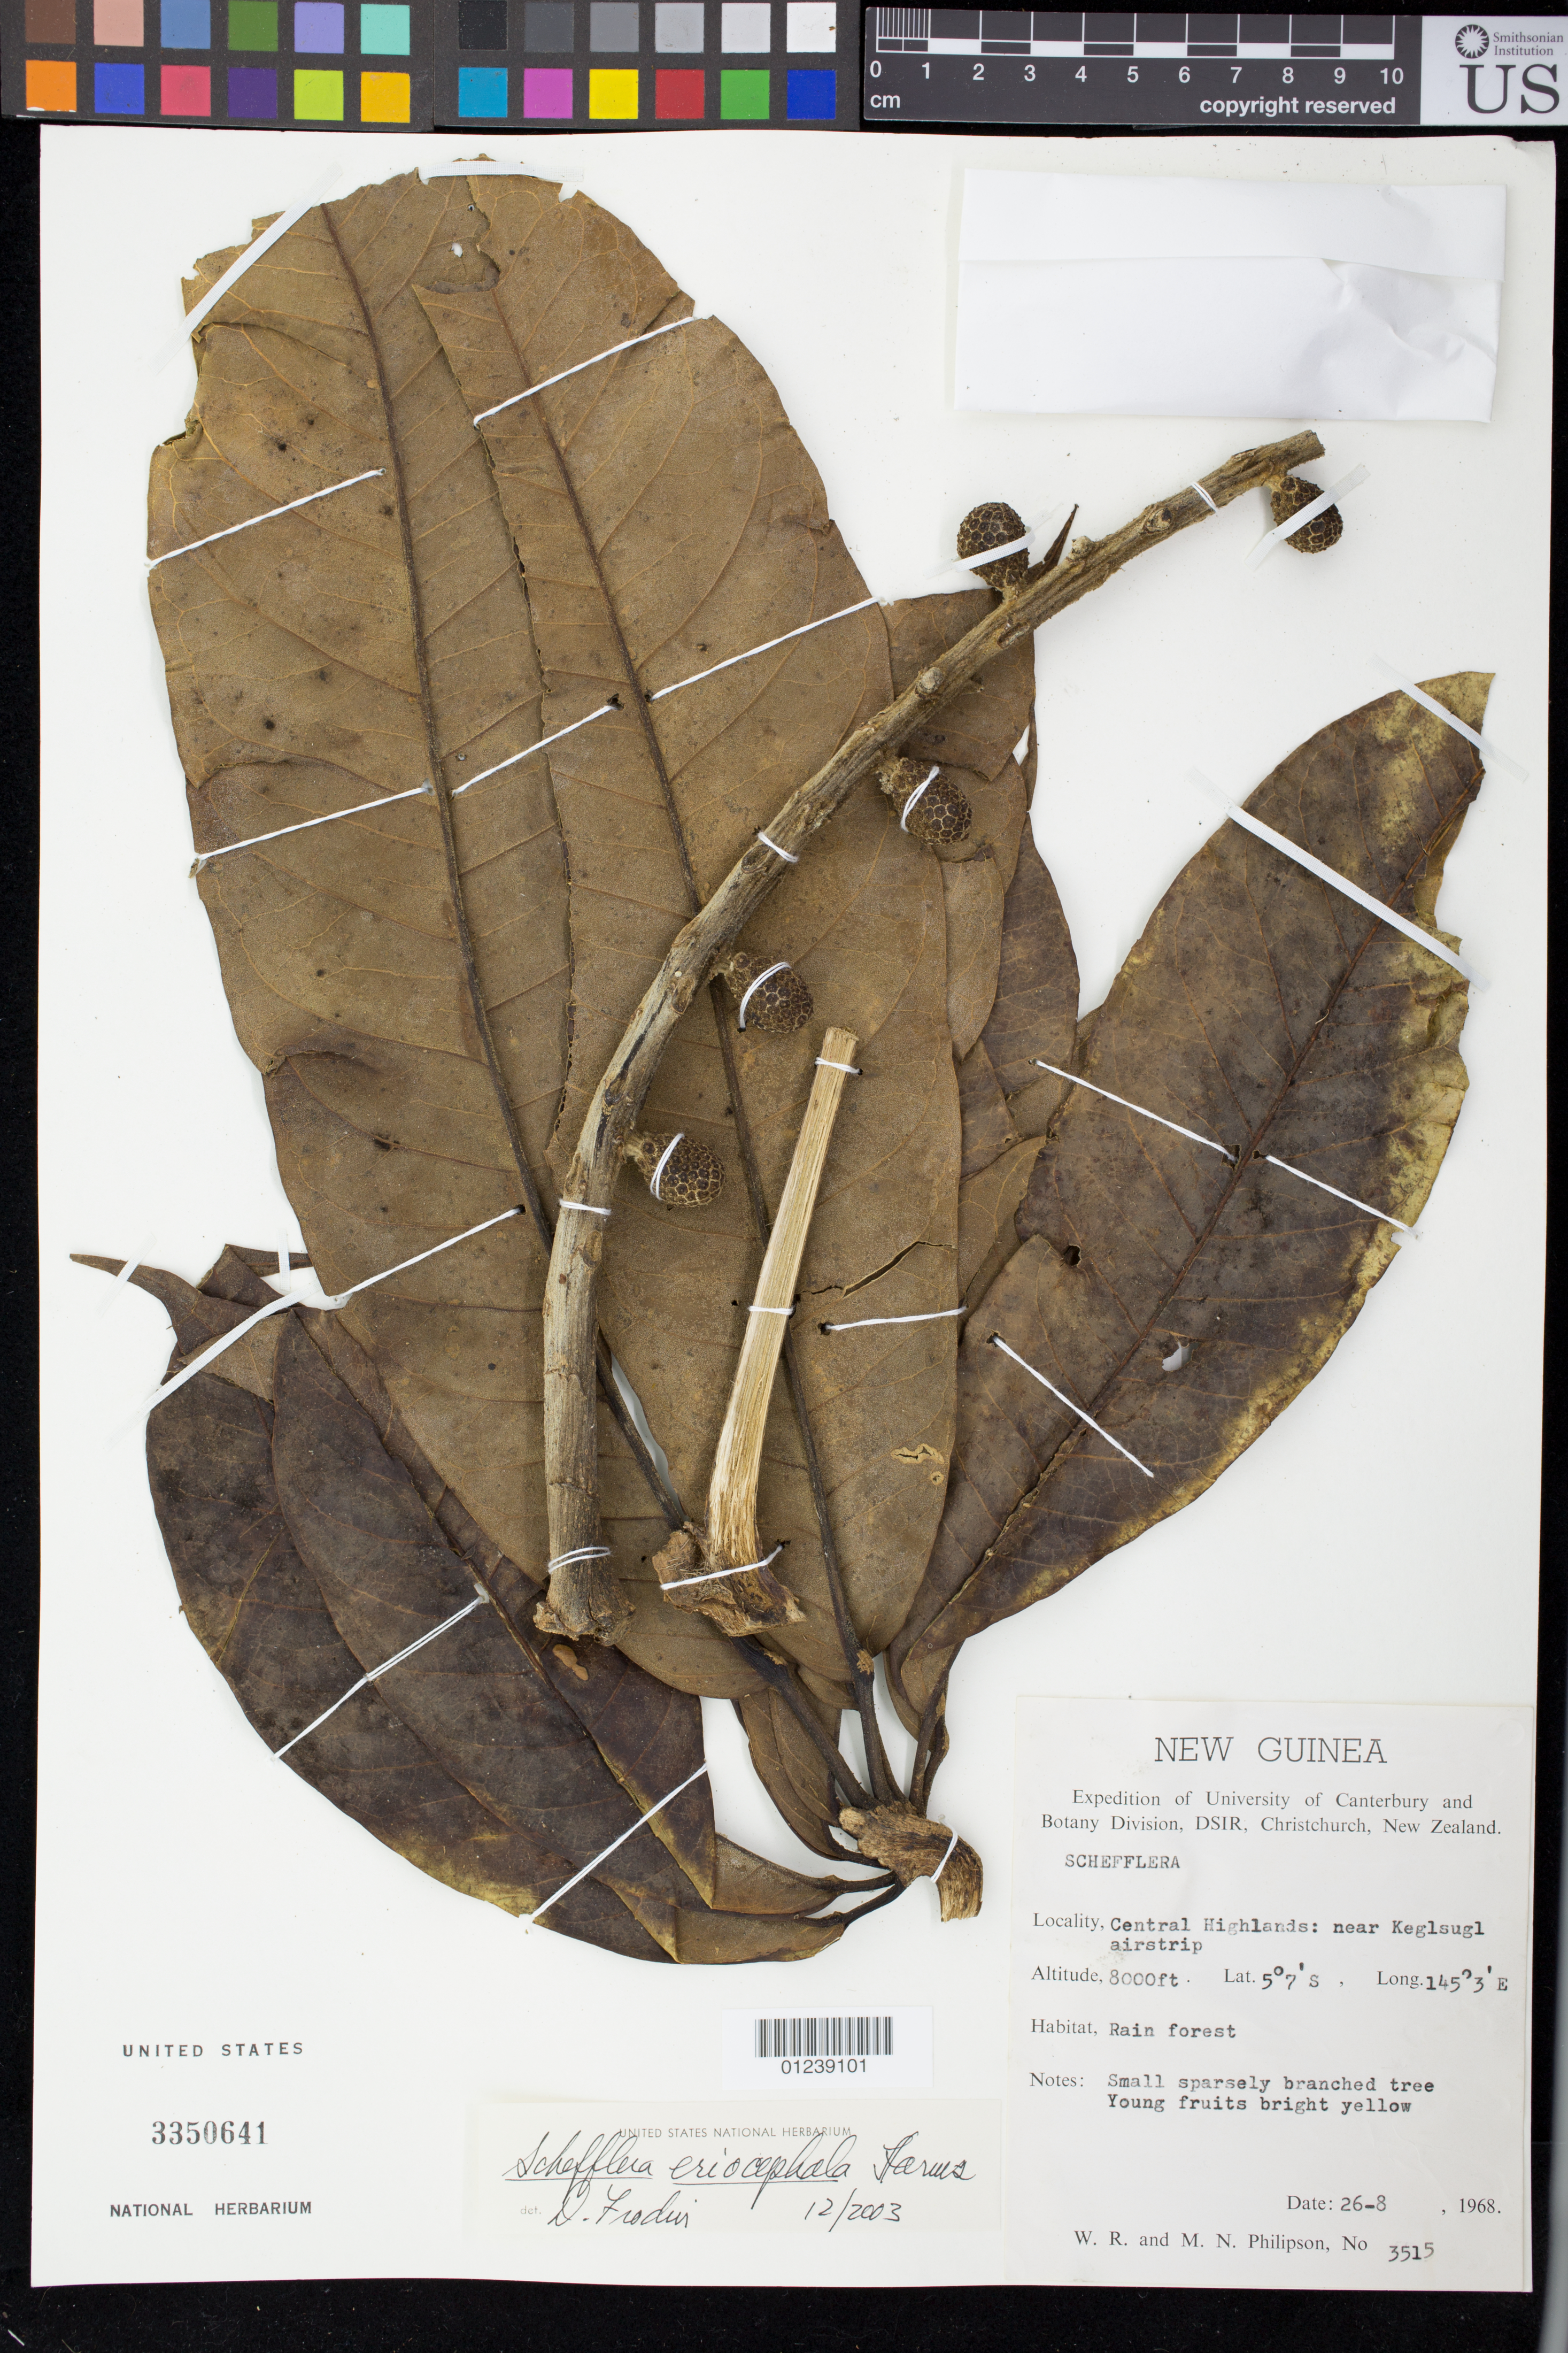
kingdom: Plantae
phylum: Tracheophyta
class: Magnoliopsida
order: Apiales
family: Araliaceae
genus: Heptapleurum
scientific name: Heptapleurum eriocephalum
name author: (Harms) Lowery & G. M. Plunkett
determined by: Wagner, W. L., (BOT), Smithsonian Institution - National Museum of Natural History (UNITED STATES)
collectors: W. R. Philipson & M. Philipson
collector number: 3515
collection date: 1968-08-26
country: Papua New Guinea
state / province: Chimbu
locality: Central Highlands: near Keglsugl airstrip. Rain forest.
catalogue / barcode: US 3350641